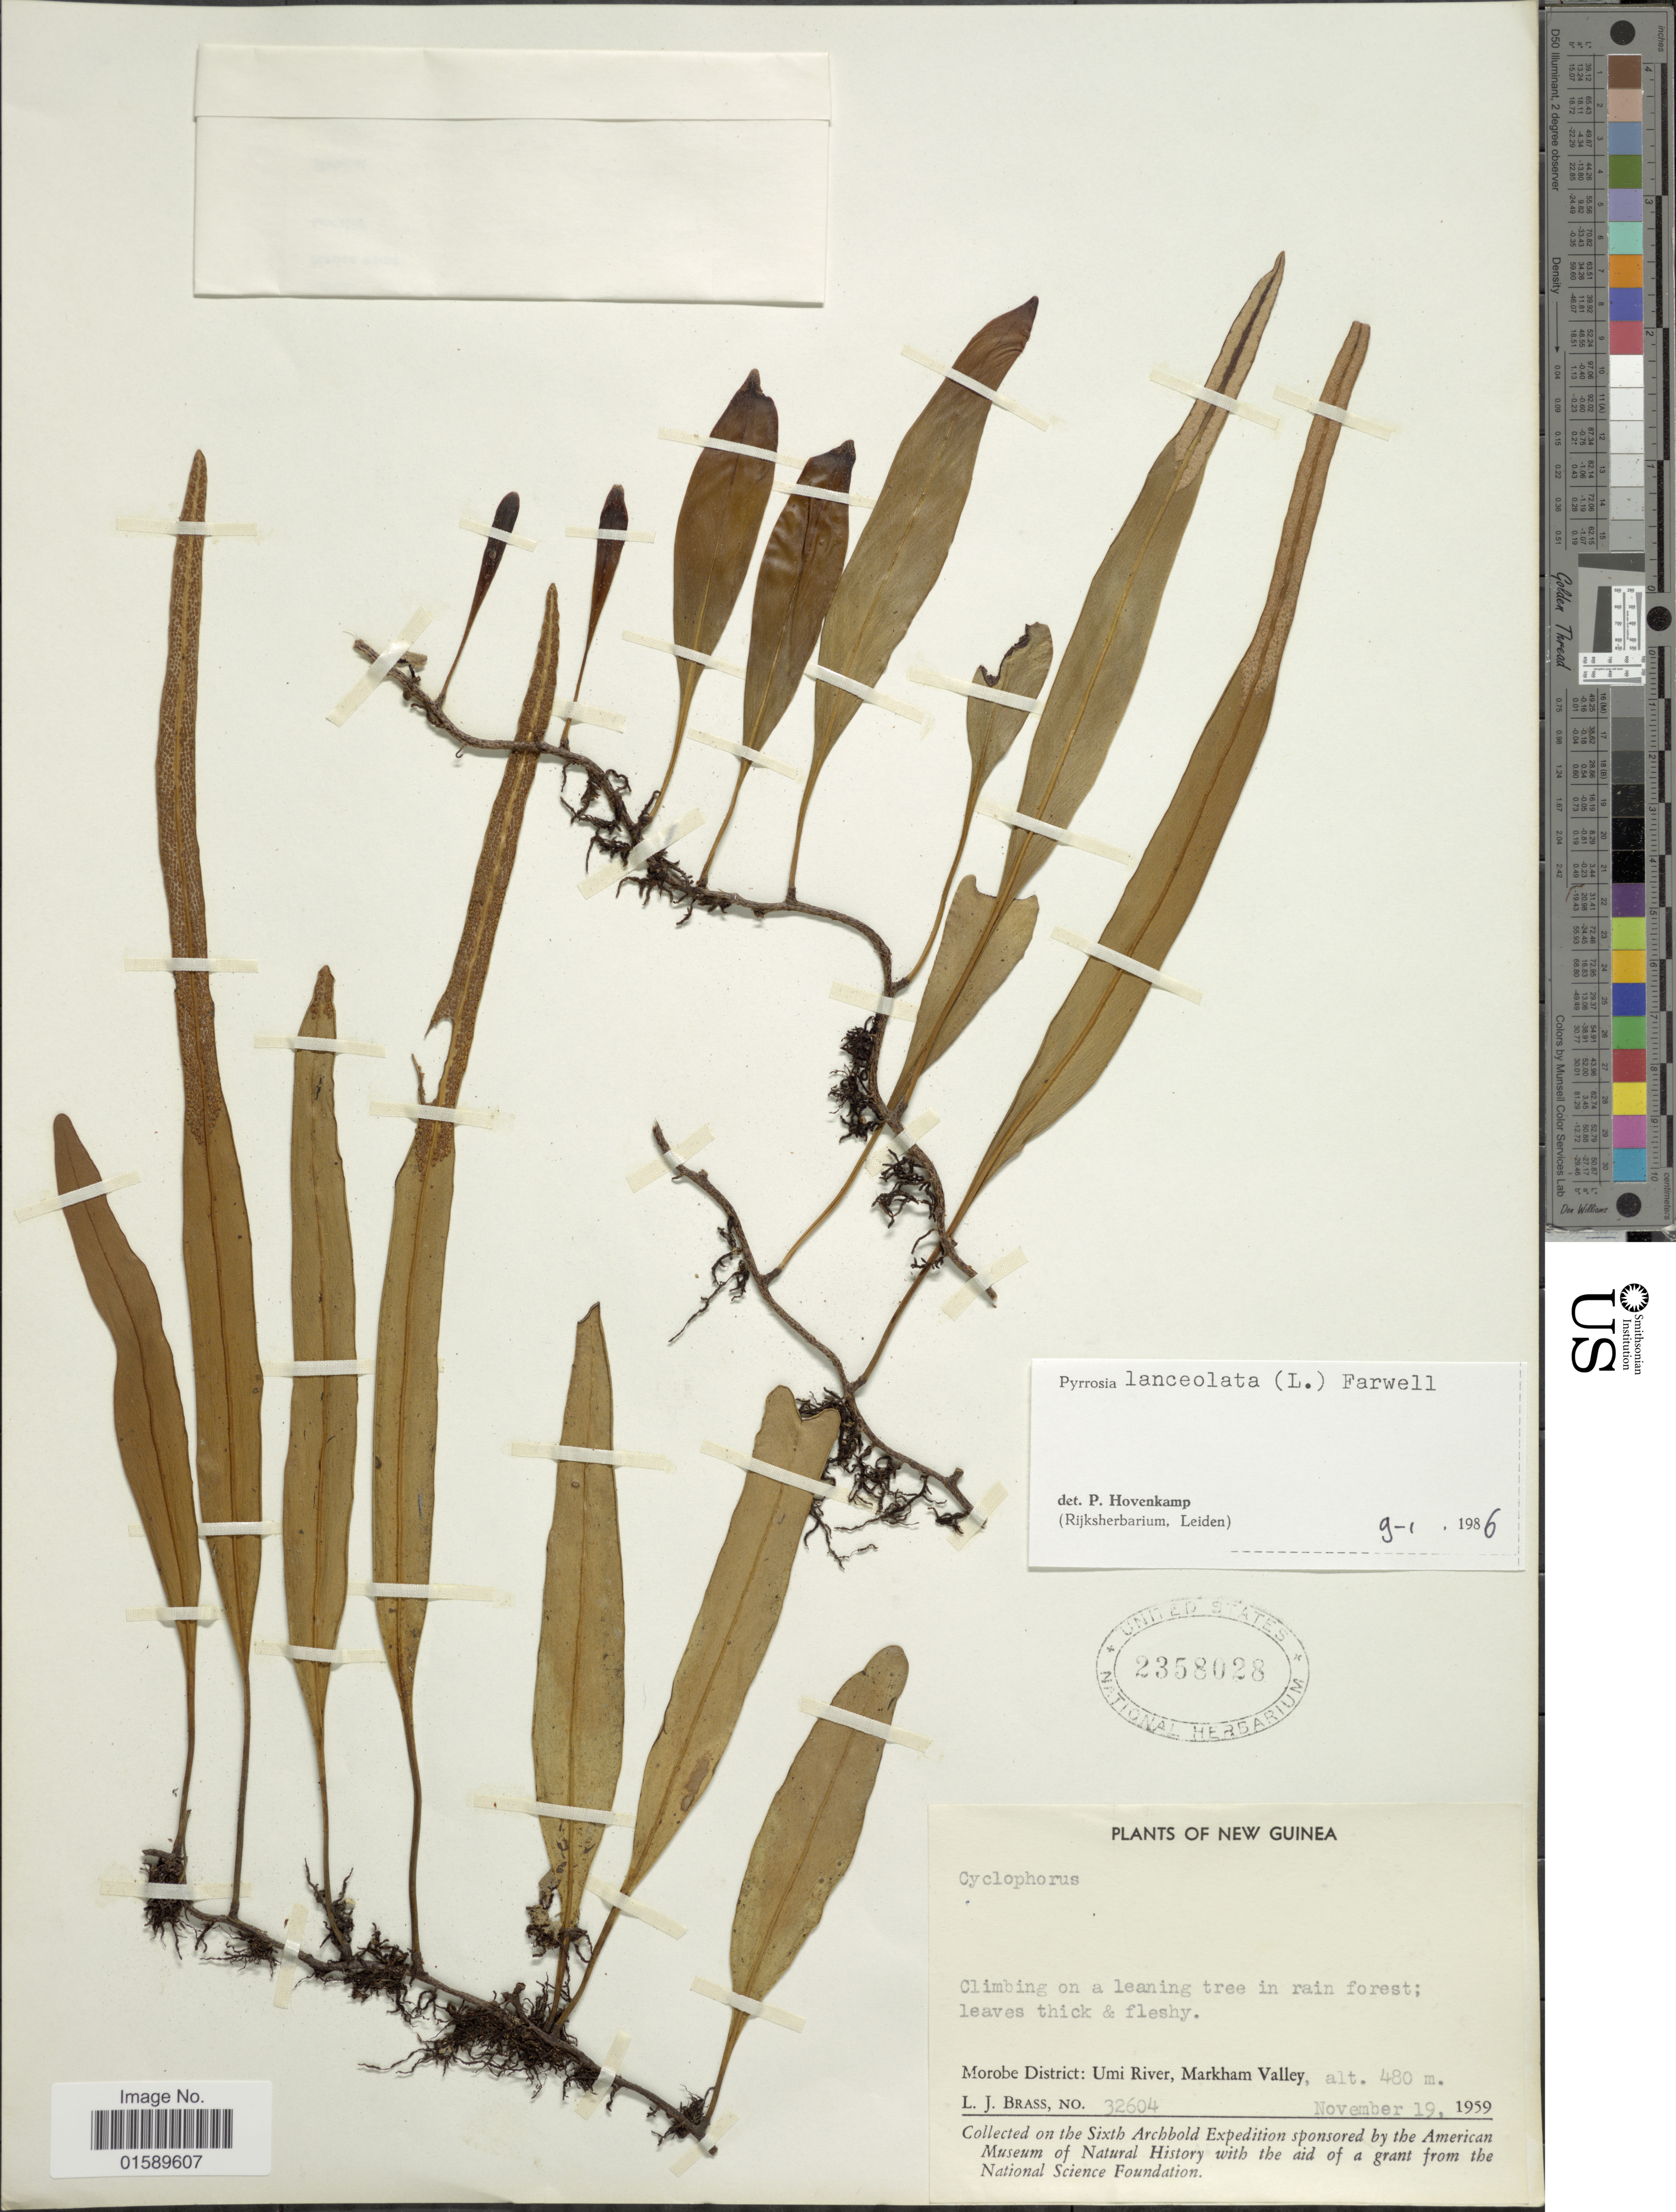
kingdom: Plantae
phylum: Tracheophyta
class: Polypodiopsida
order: Polypodiales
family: Polypodiaceae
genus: Pyrrosia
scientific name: Pyrrosia lanceolata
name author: (L.) Farw.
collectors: L. J. Brass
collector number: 32604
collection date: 1959-11-19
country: Papua New Guinea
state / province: Morobe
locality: New Guinea. Morobe District: Umi River, Markham Valley.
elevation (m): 480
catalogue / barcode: US 2358028